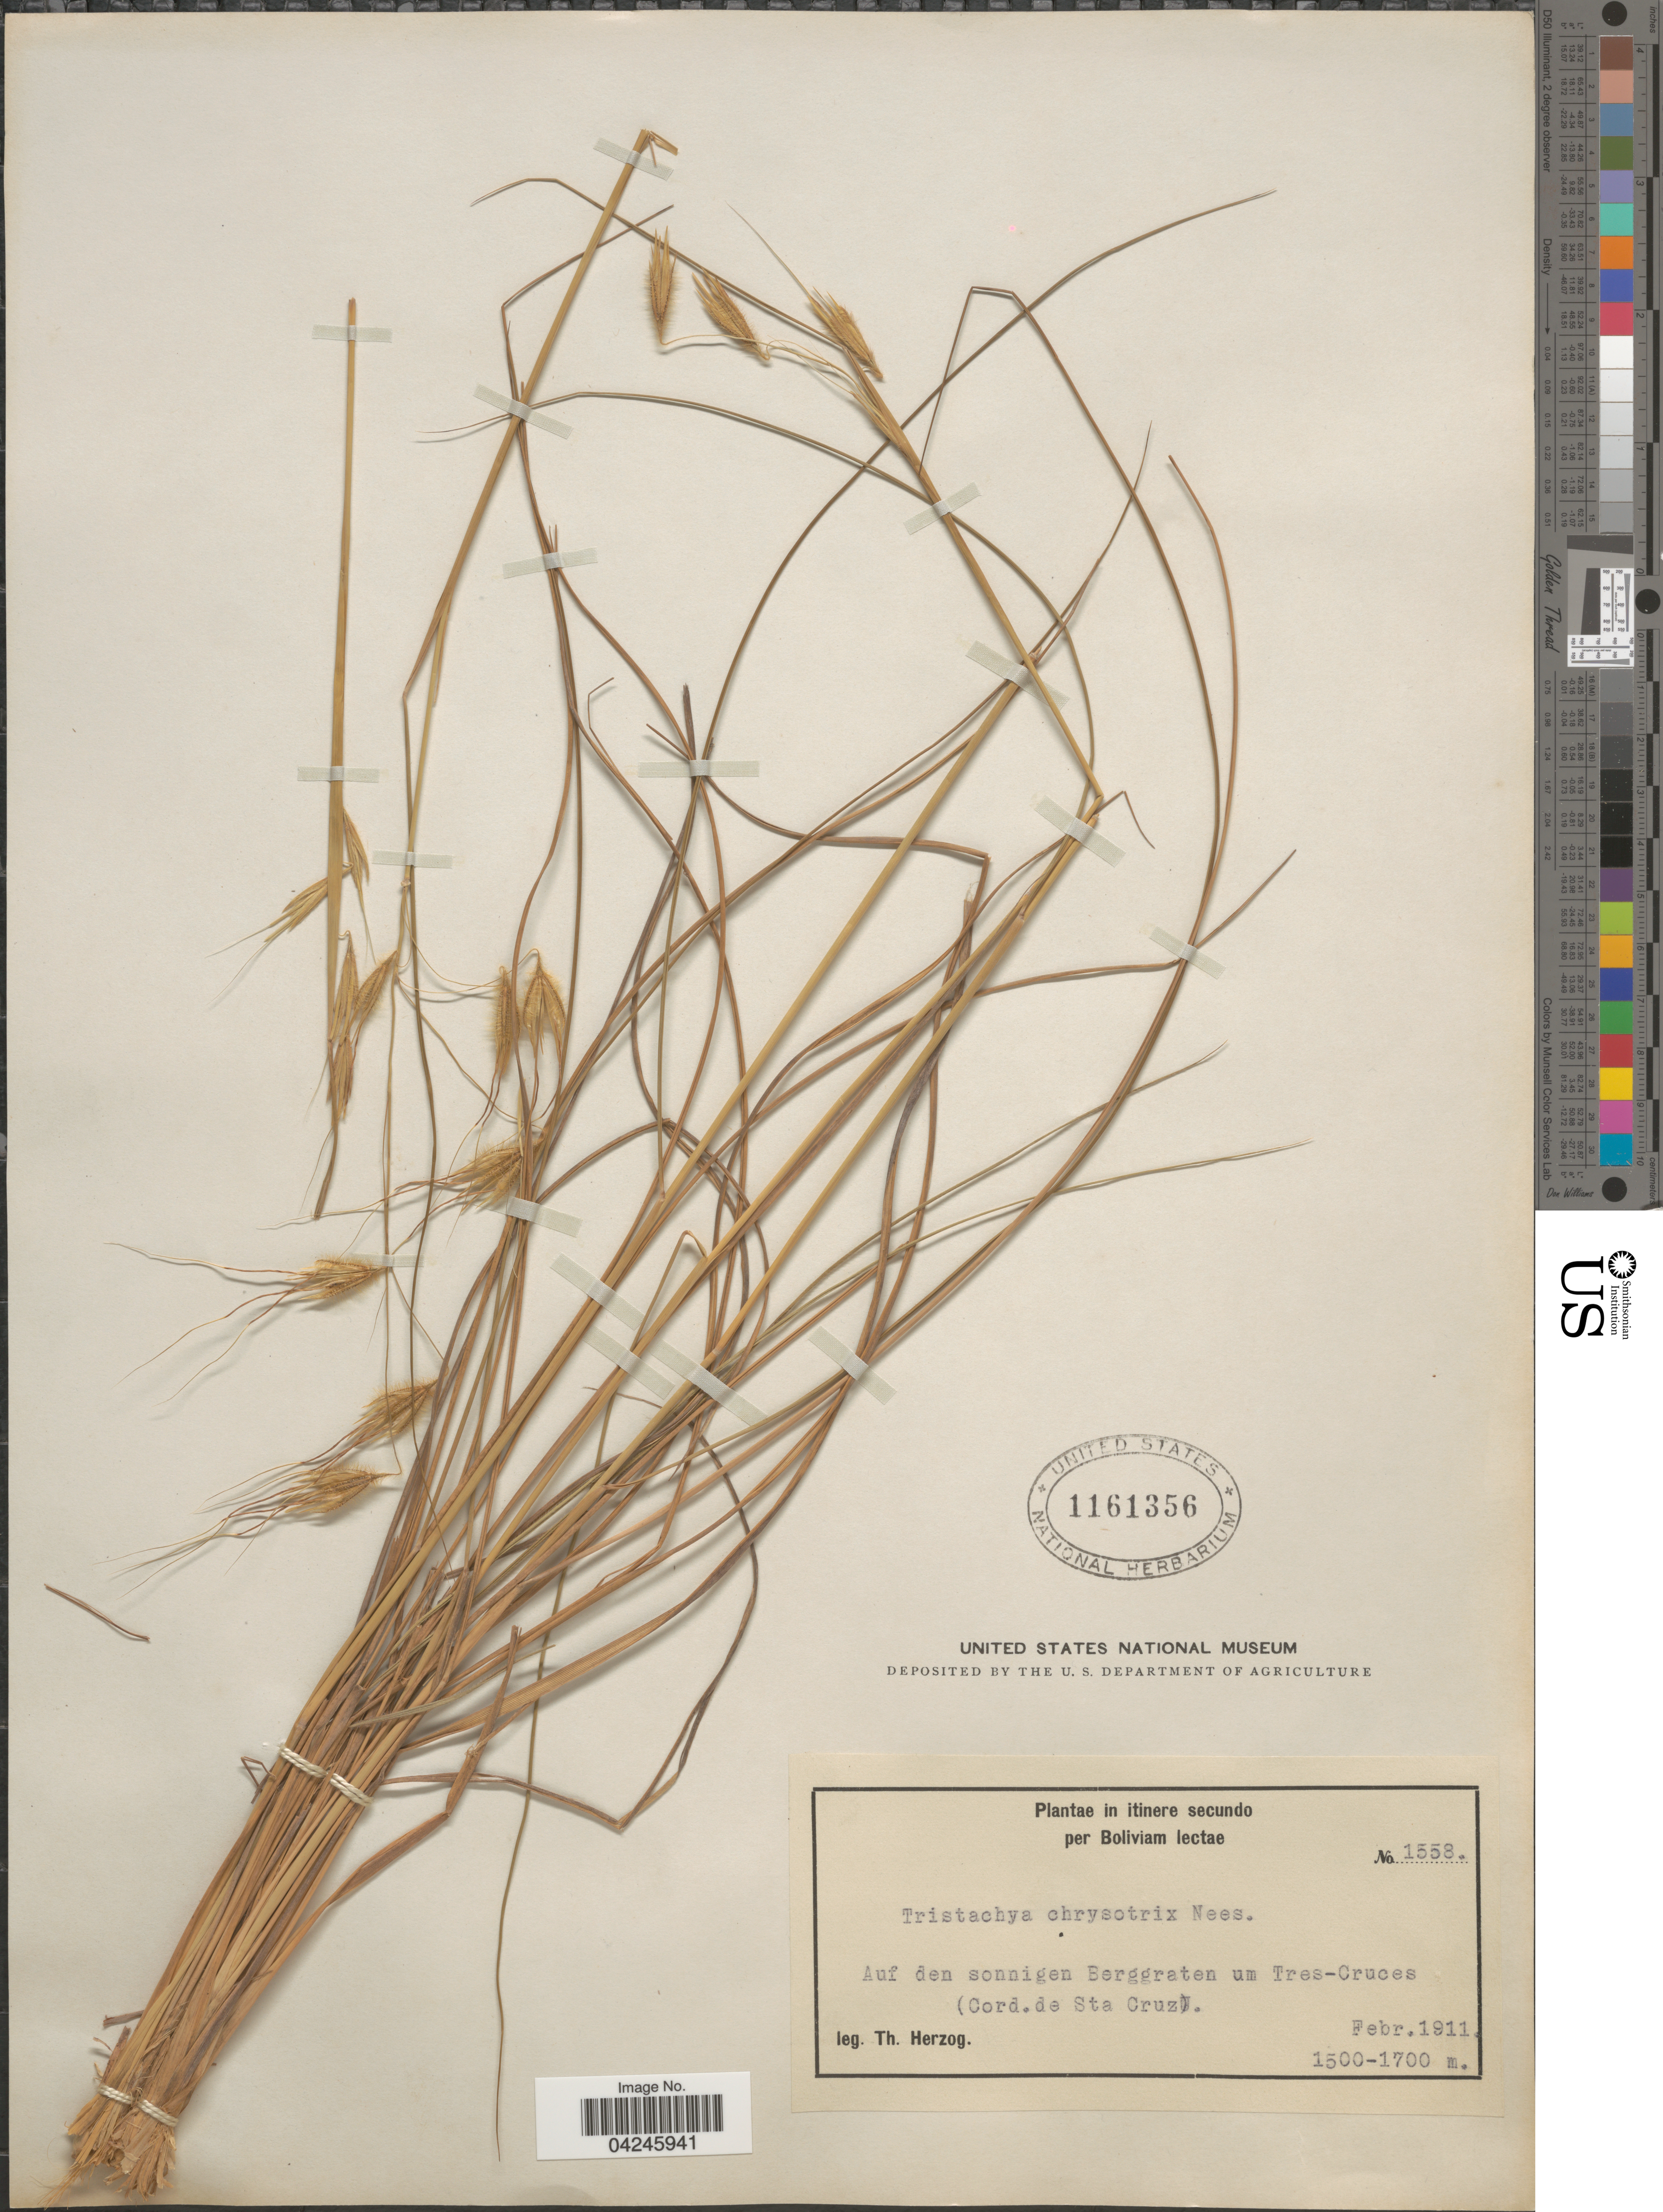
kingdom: Plantae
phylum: Tracheophyta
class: Liliopsida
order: Poales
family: Poaceae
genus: Loudetiopsis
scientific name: Loudetiopsis chrysothrix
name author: (Nees) Conert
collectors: T. Herzog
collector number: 1558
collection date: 1911-02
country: Bolivia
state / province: Santa Cruz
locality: In itinere secundo per Boliviam lectae. Auf den sonnigen Berggraten um Tres-Cruces (Cord. de Sta Cruz).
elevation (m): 1500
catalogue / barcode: US 1161356